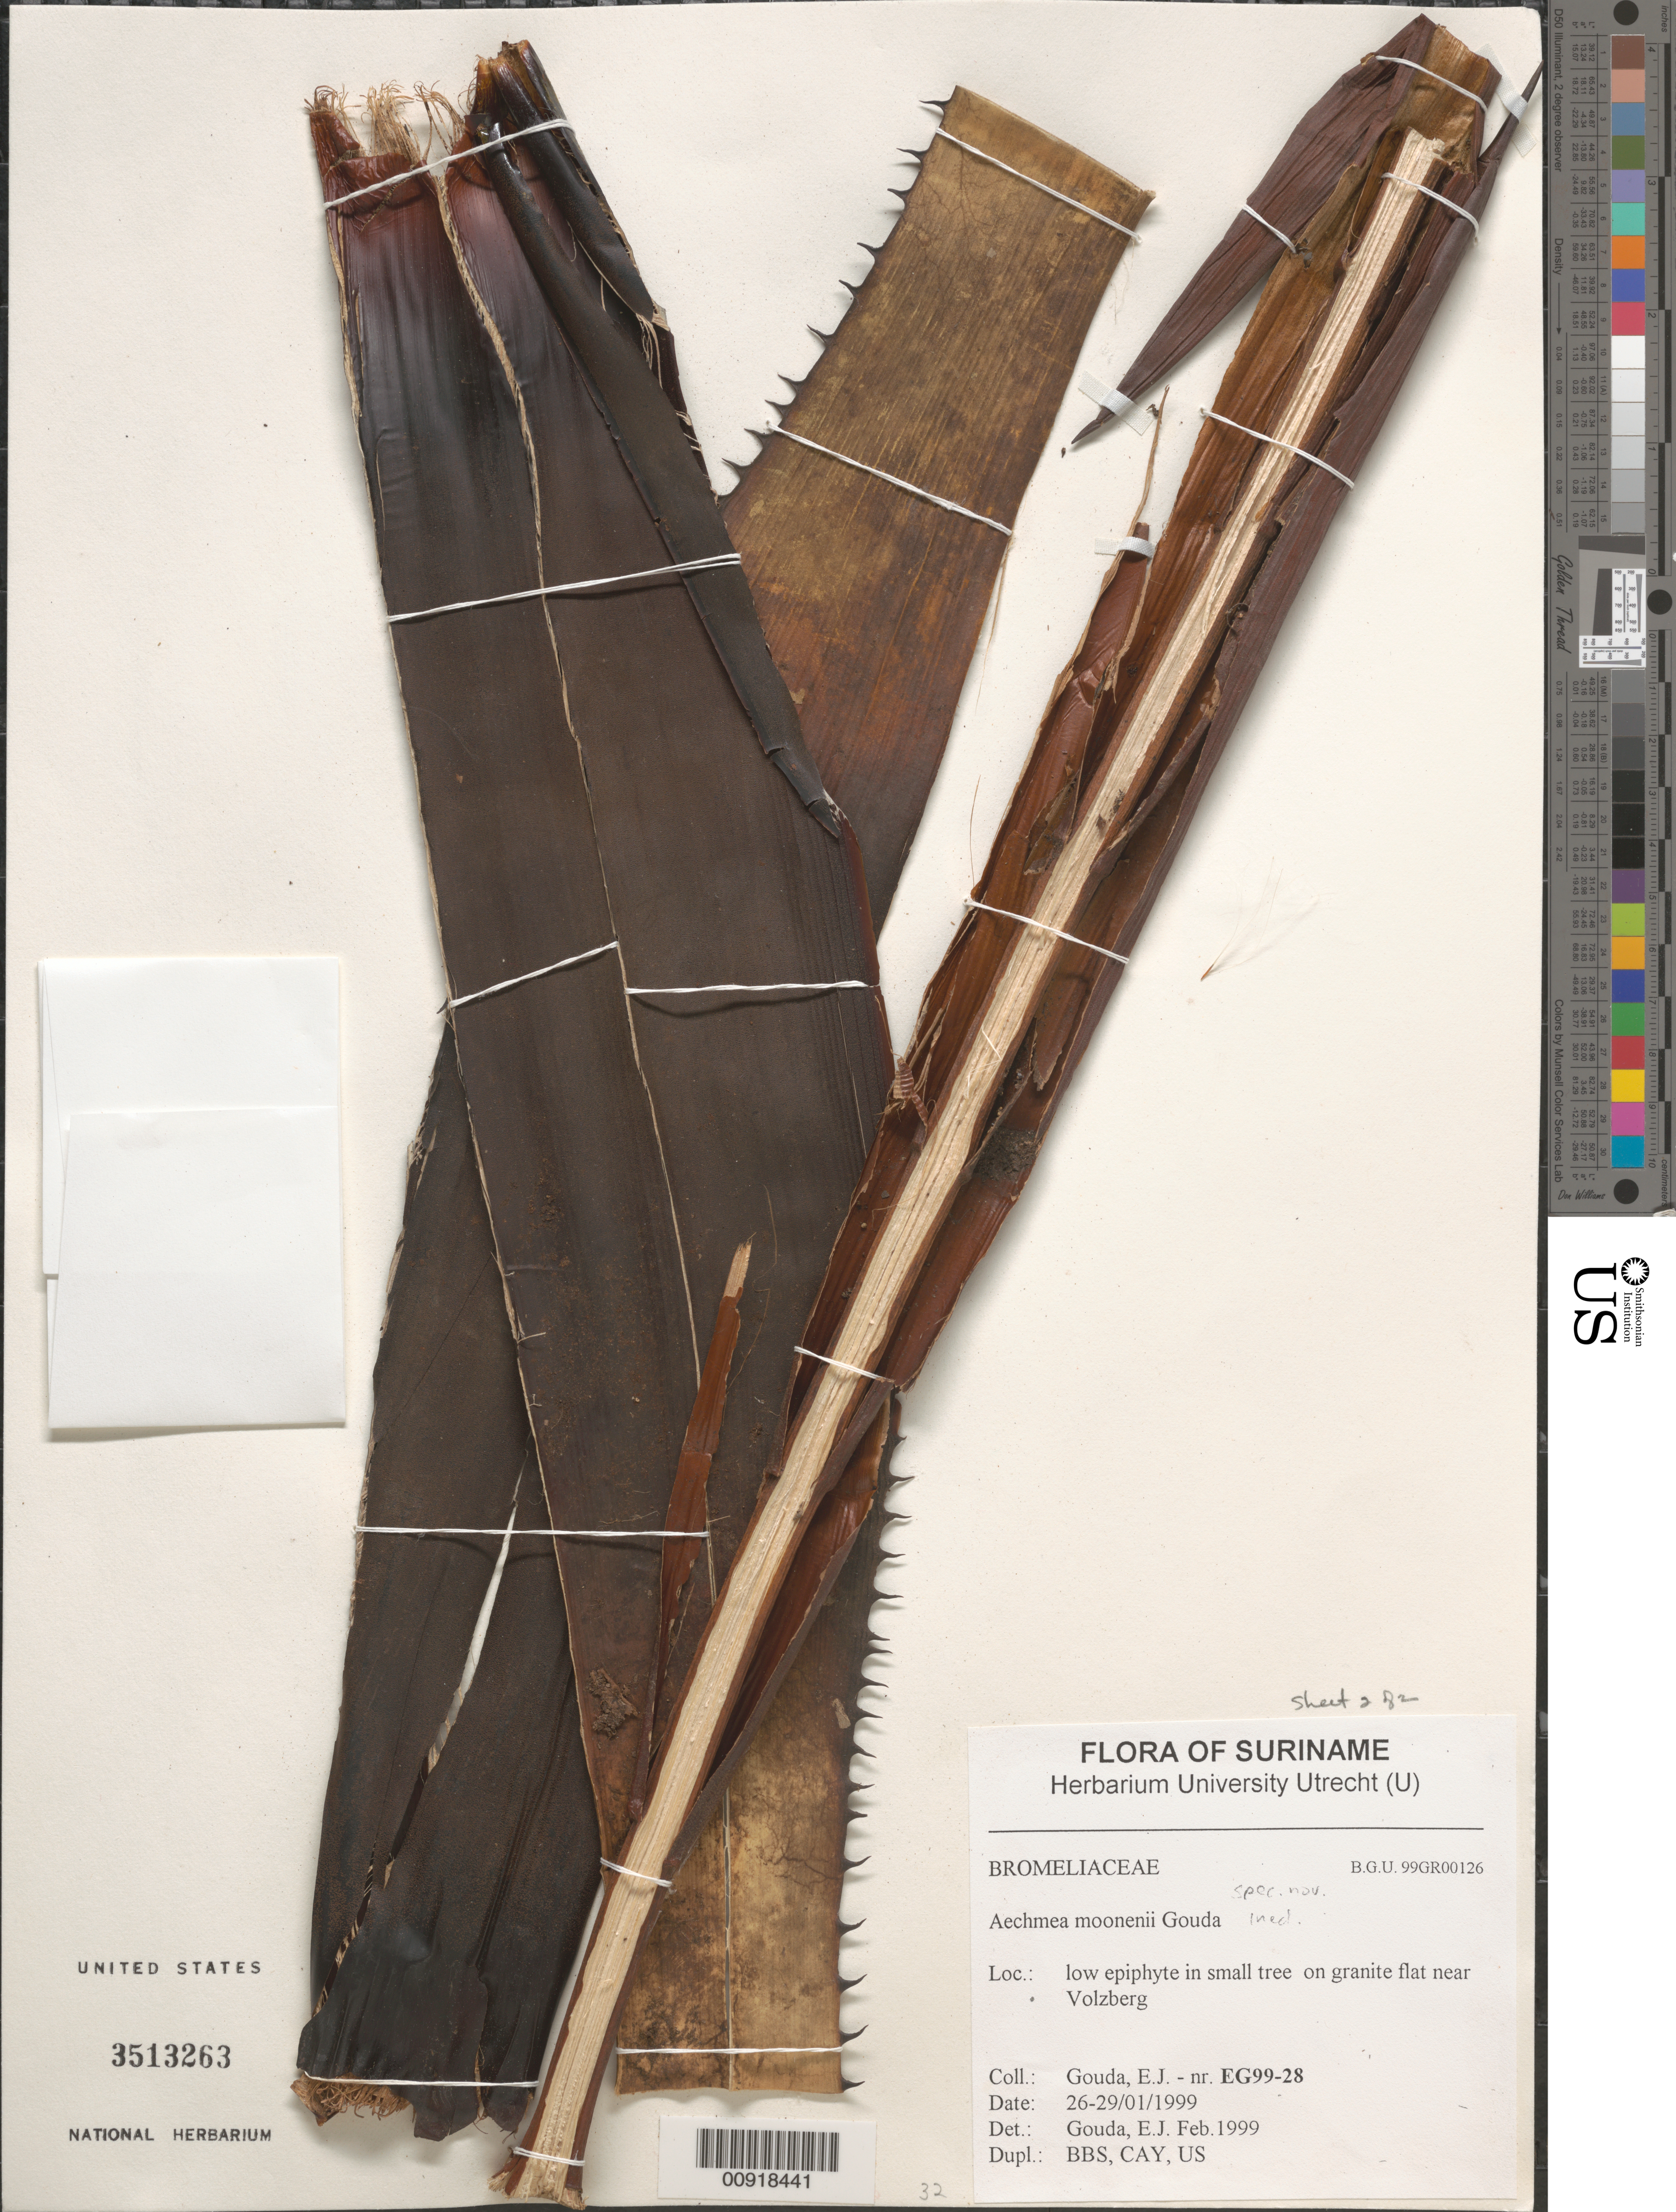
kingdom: Plantae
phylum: Tracheophyta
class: Liliopsida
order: Poales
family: Bromeliaceae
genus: Aechmea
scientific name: Aechmea moonenii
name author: Gouda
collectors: E. J. Gouda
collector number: EG99-28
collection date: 1999-01-26/1999-01-29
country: Suriname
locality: On granite flat near Volzberg.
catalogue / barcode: US 3513263